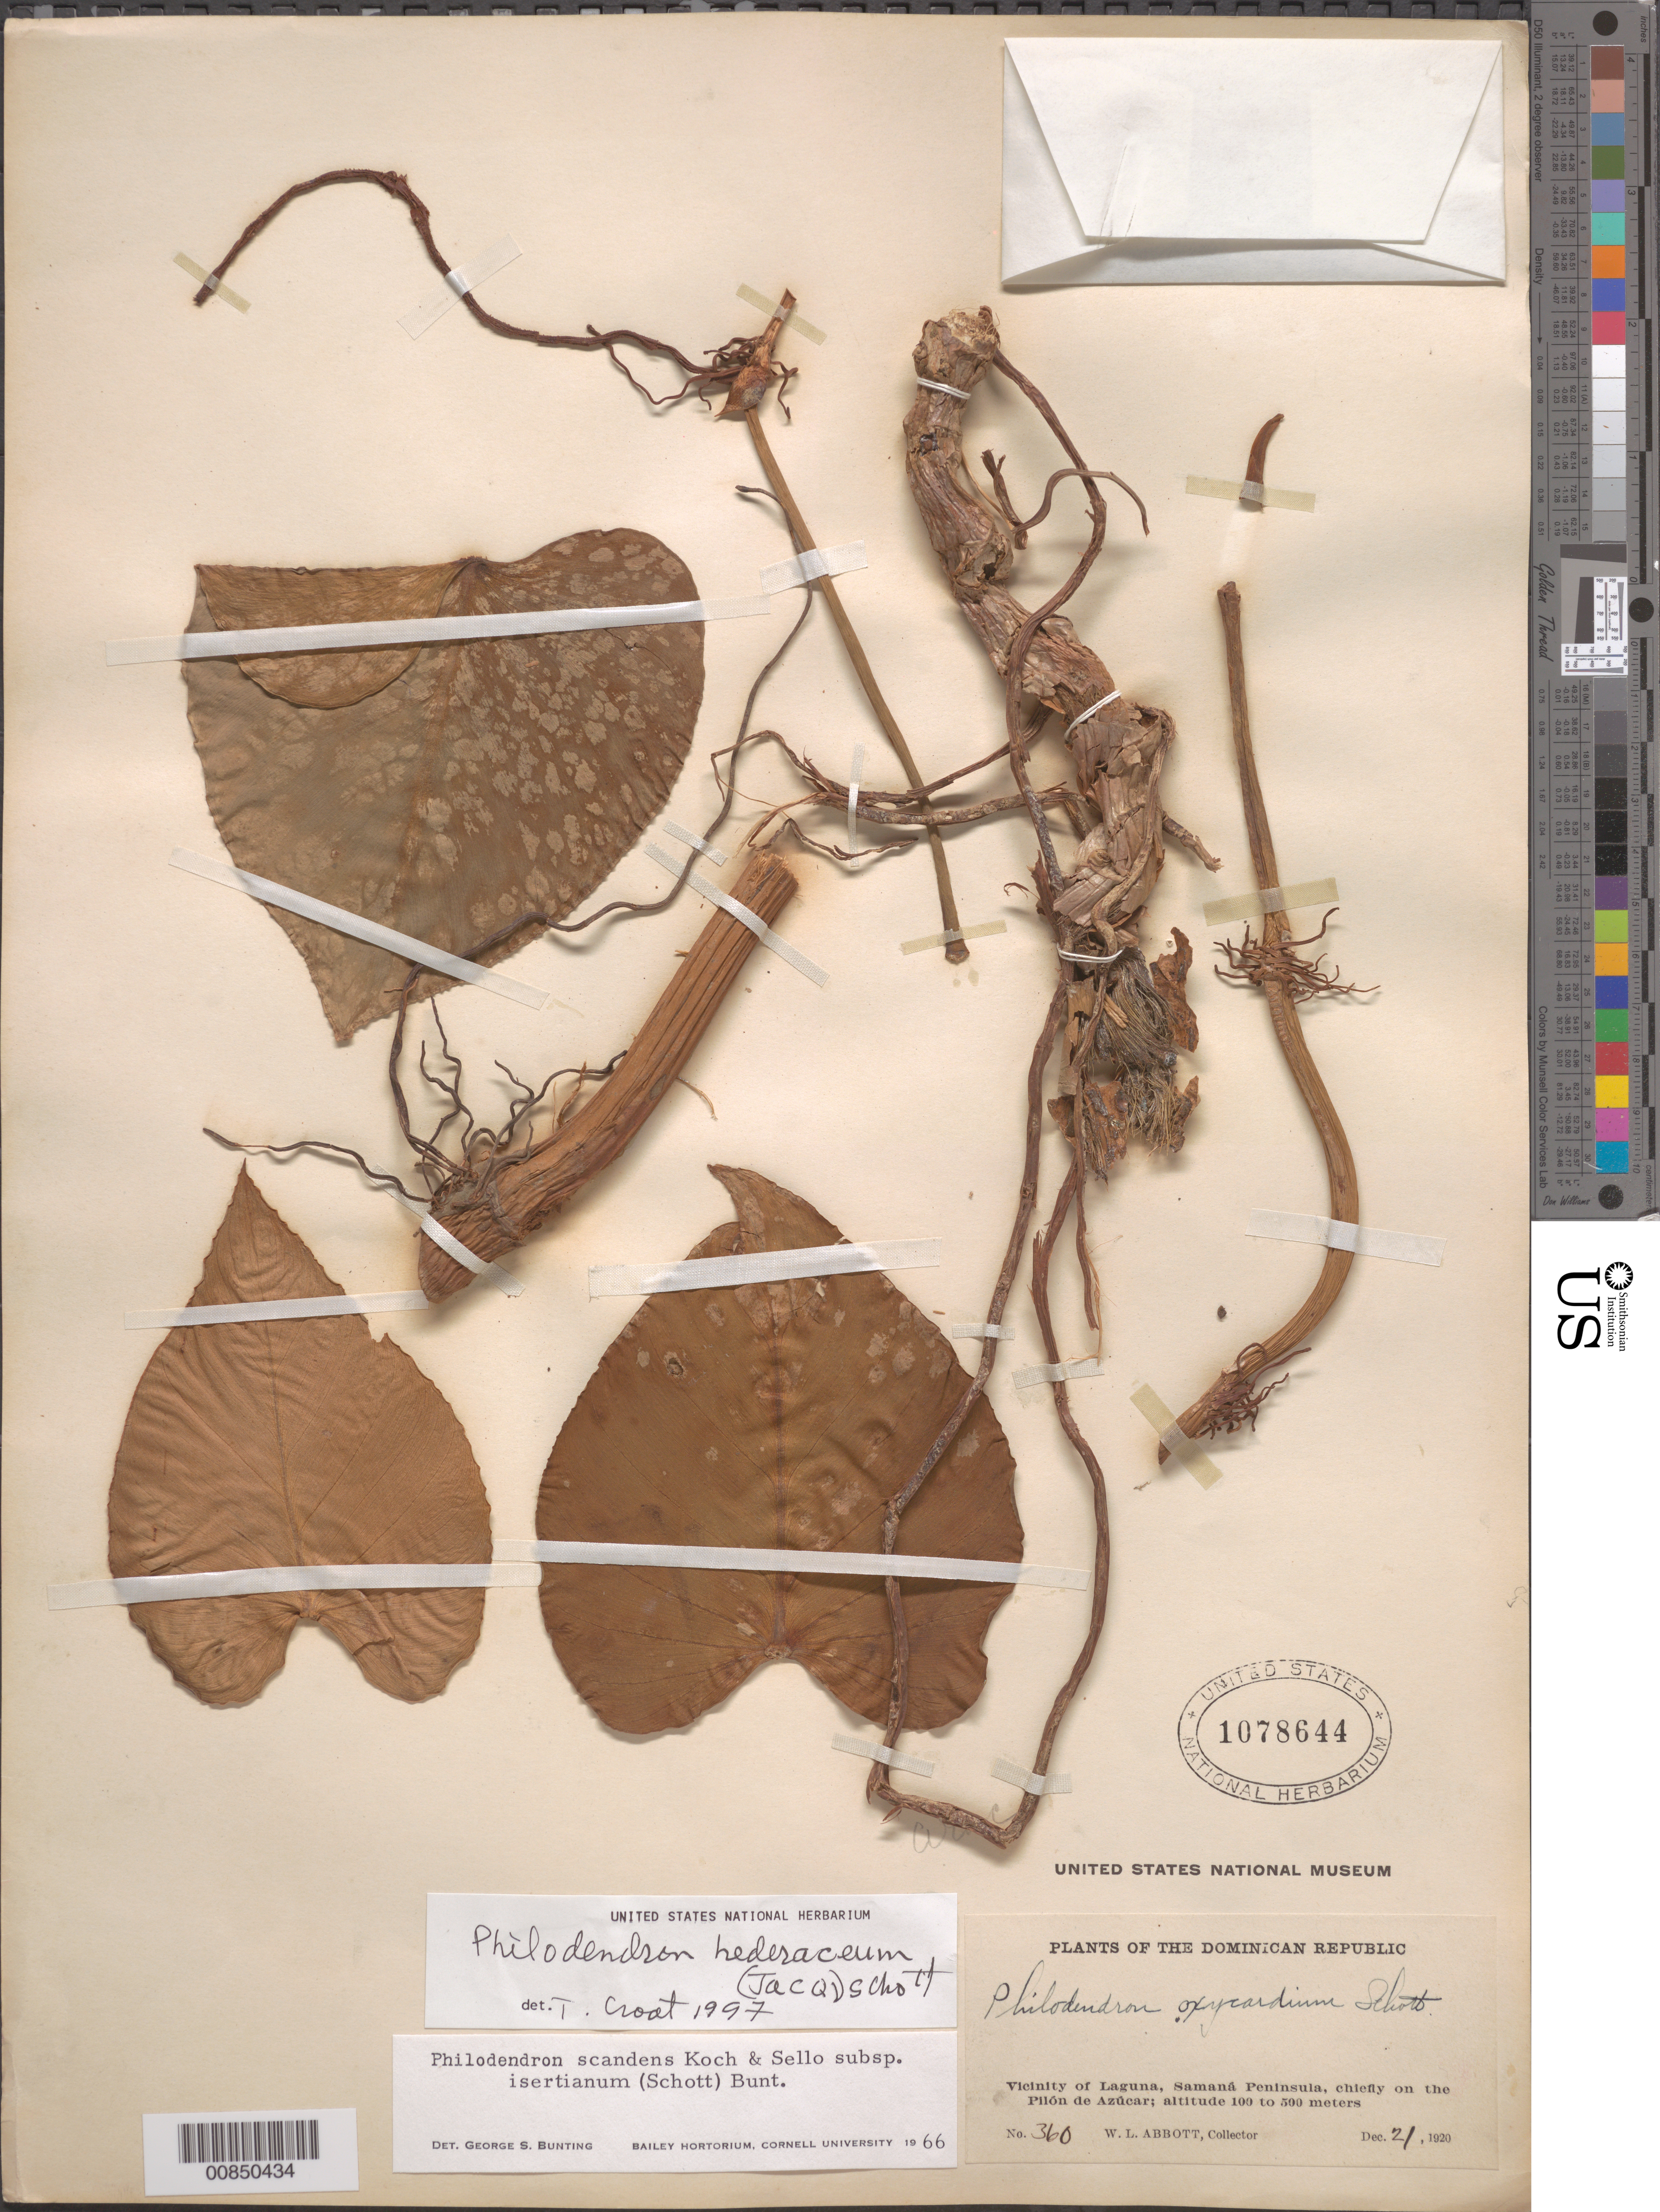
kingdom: Plantae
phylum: Tracheophyta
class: Liliopsida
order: Alismatales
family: Araceae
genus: Philodendron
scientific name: Philodendron hederaceum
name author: (Jacq.) Schott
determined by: Croat, Thomas B., Missouri Botanical Garden (MO)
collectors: W. L. Abbott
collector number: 360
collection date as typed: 21 Dec 1920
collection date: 1920-12-21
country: Dominican Republic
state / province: Samana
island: Hispaniola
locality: Vicinity of Laguna, Samaná Peninsula, chiefly on the Pilón de Azúcar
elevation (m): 100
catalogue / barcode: US 1078644